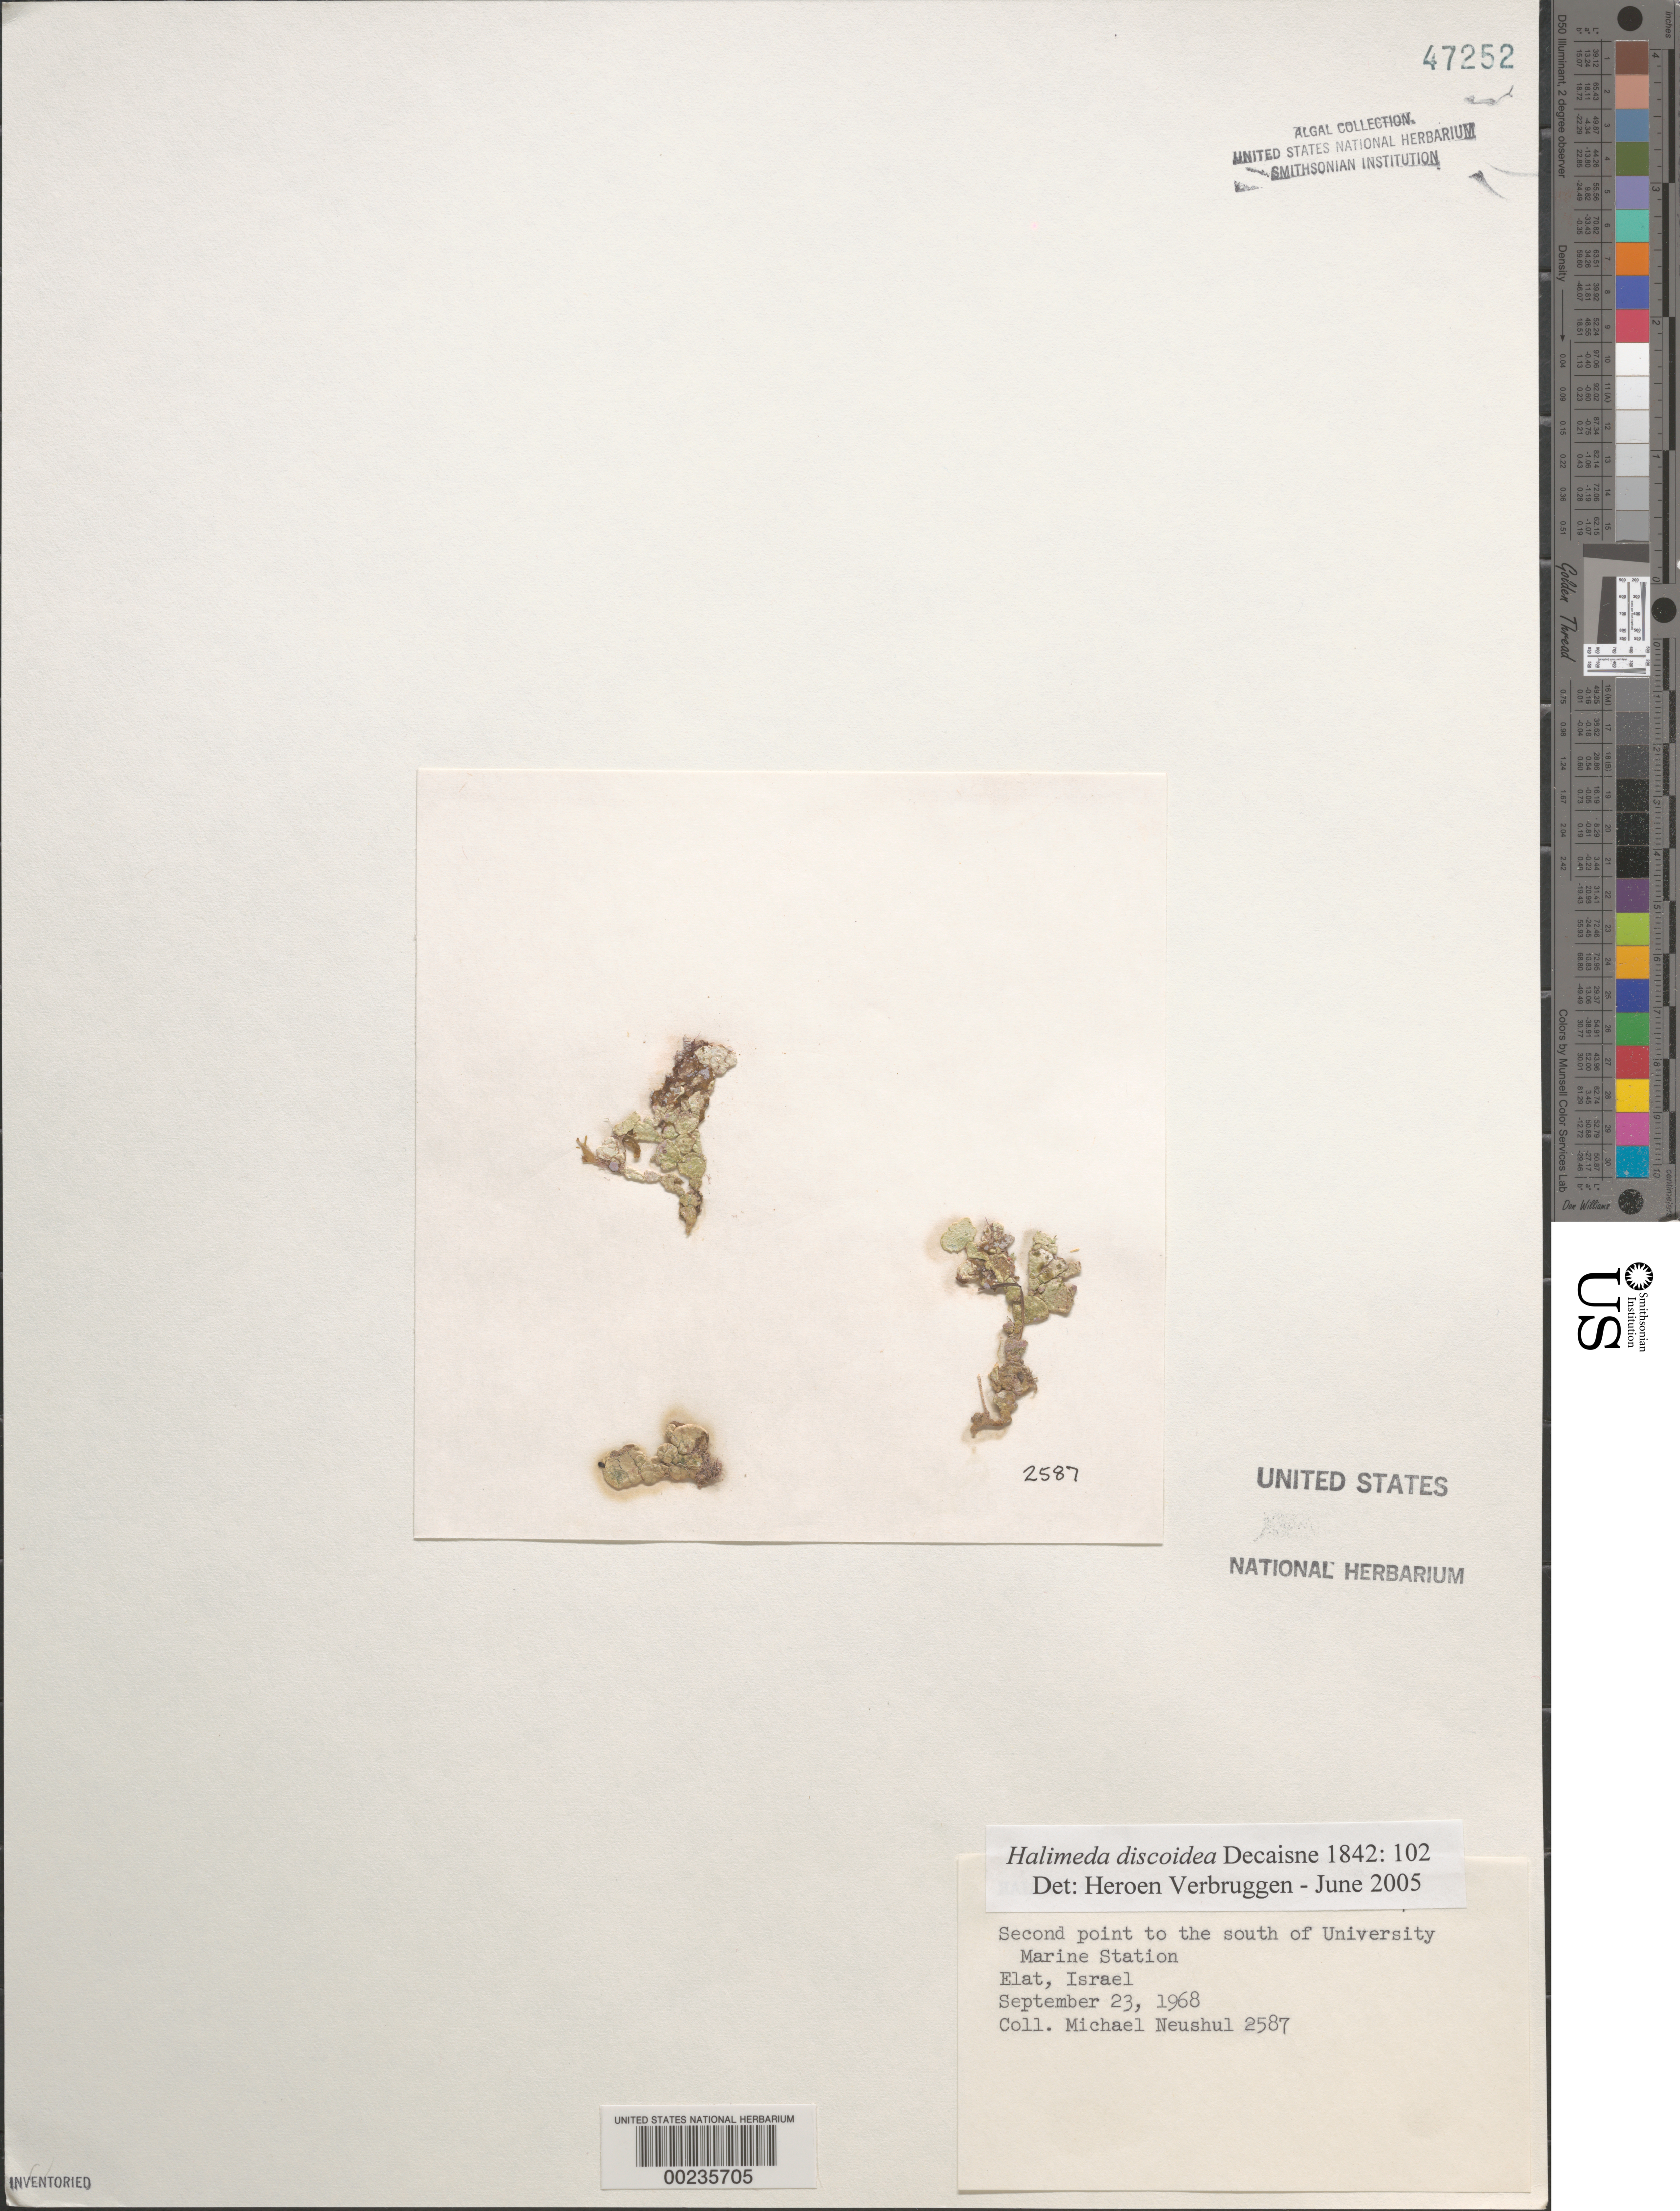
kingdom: Plantae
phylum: Chlorophyta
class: Ulvophyceae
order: Bryopsidales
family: Halimedaceae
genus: Halimeda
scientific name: Halimeda discoidea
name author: Decne.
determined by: Verbruggen, H.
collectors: M. Neushul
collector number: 2587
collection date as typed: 23 Sep 1968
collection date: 1968-09-23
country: Israel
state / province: Southern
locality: Elat (Eilat), second point south of University Marine Station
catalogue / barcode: US 47252